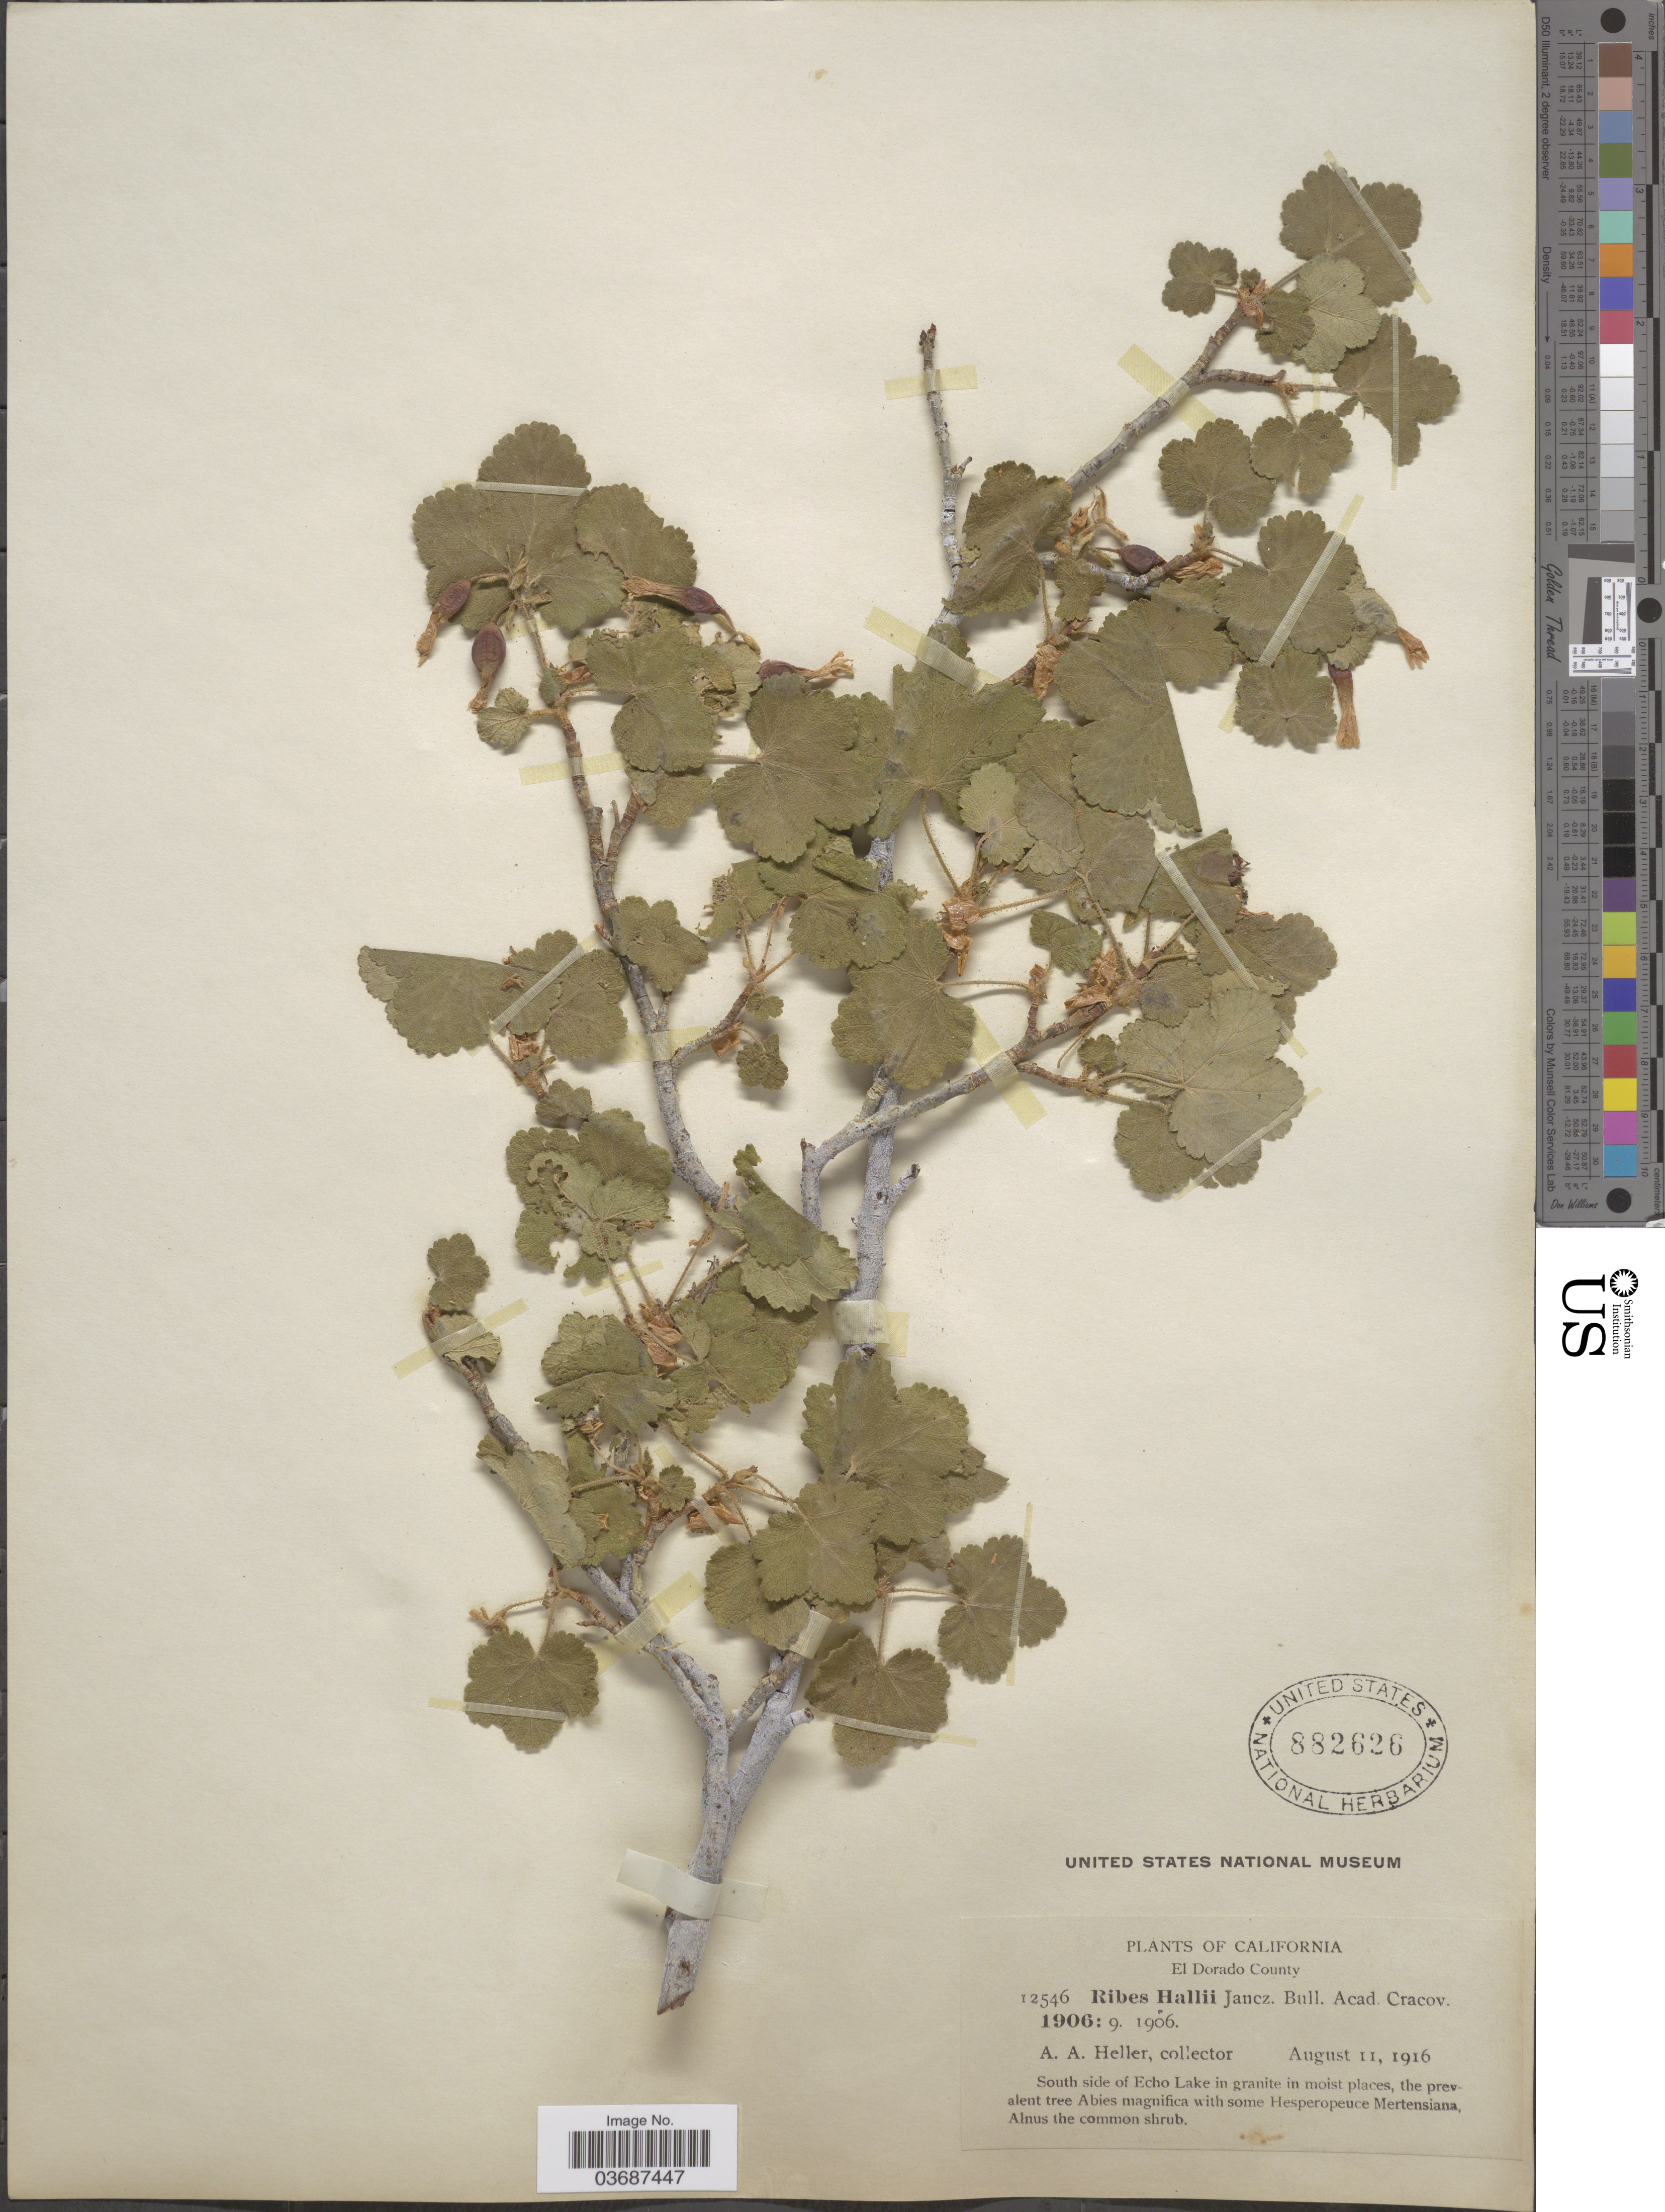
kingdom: Plantae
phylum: Tracheophyta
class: Magnoliopsida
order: Saxifragales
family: Grossulariaceae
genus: Ribes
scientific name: Ribes hallii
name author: Jancz.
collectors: A. A. Heller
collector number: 12546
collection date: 1916-08-11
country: United States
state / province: California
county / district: El Dorado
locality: El Dorado County. South side of Echo Lake in granite in moist places.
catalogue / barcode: US 882626